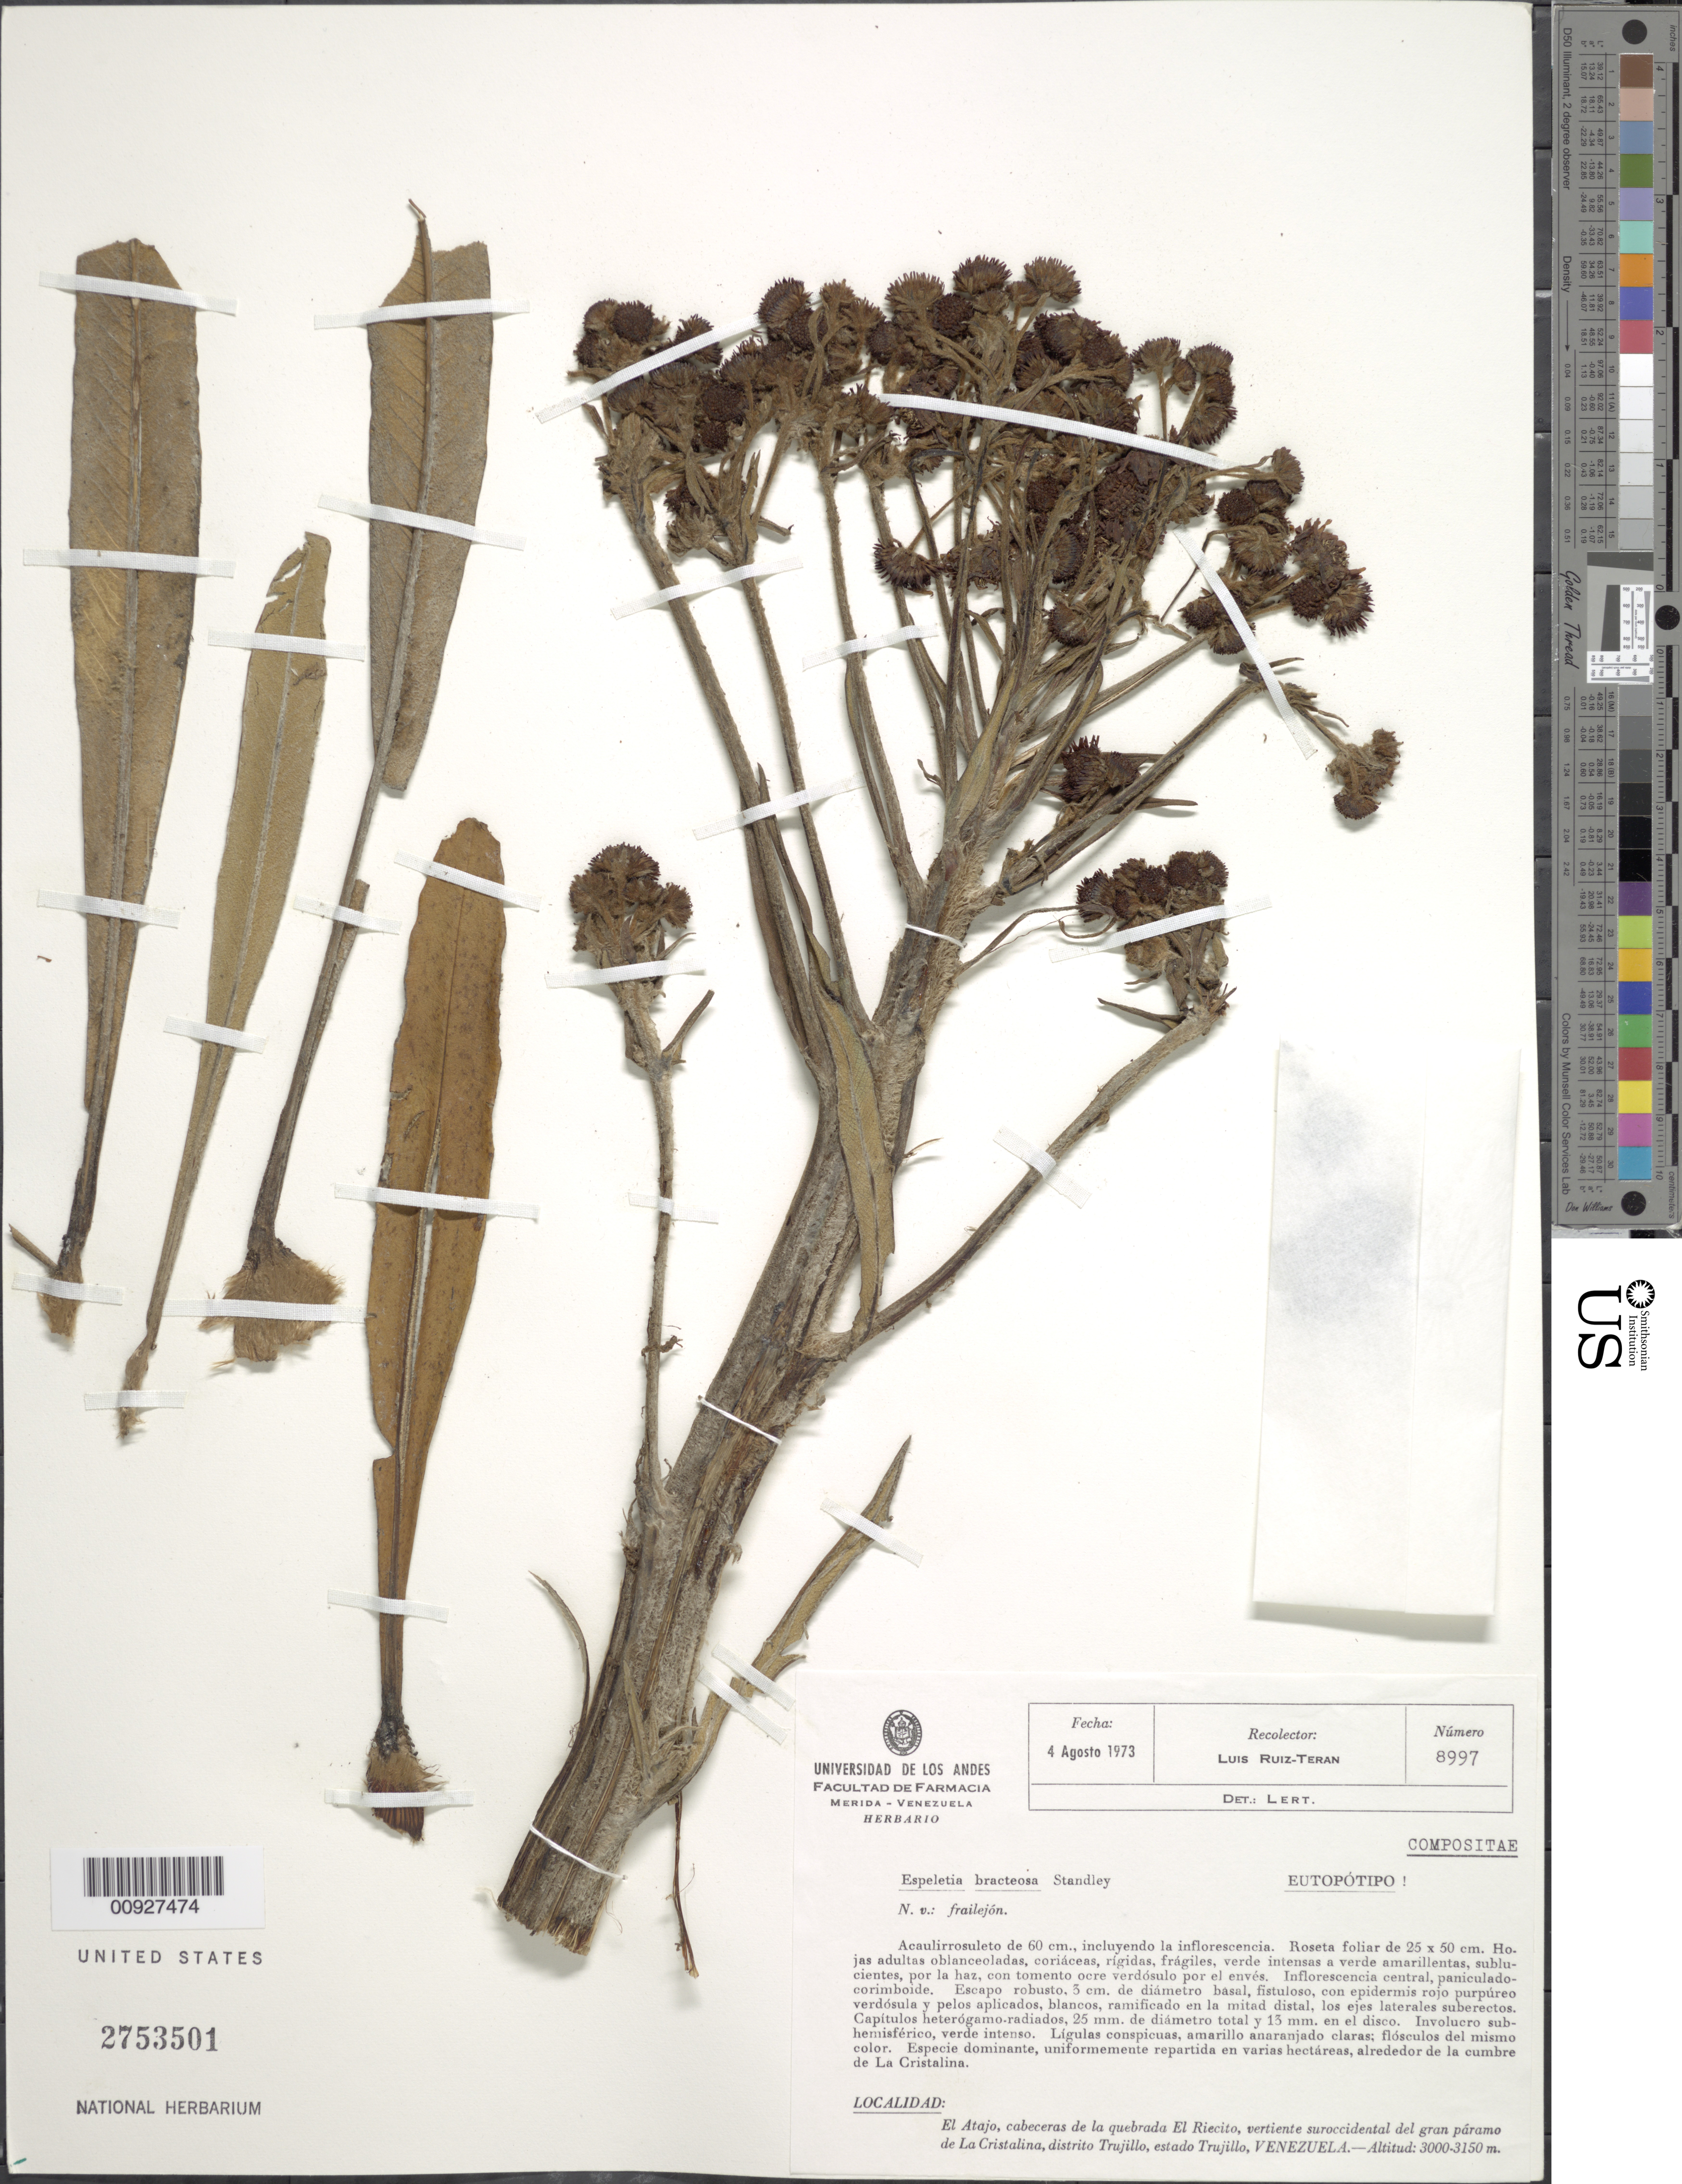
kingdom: Plantae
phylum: Tracheophyta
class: Magnoliopsida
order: Asterales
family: Asteraceae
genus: Ruilopezia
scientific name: Ruilopezia bracteosa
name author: (Standl.) Cuatrec.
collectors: L. E. Ruíz-Terán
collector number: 8997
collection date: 1973-08-04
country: Venezuela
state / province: Trujillo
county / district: Trujillo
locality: El Atajo, cabeceras de la quebrada El Riecito, vertiente suroccidental del gran páramo de La cristalina.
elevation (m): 3000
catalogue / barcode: US 2753501